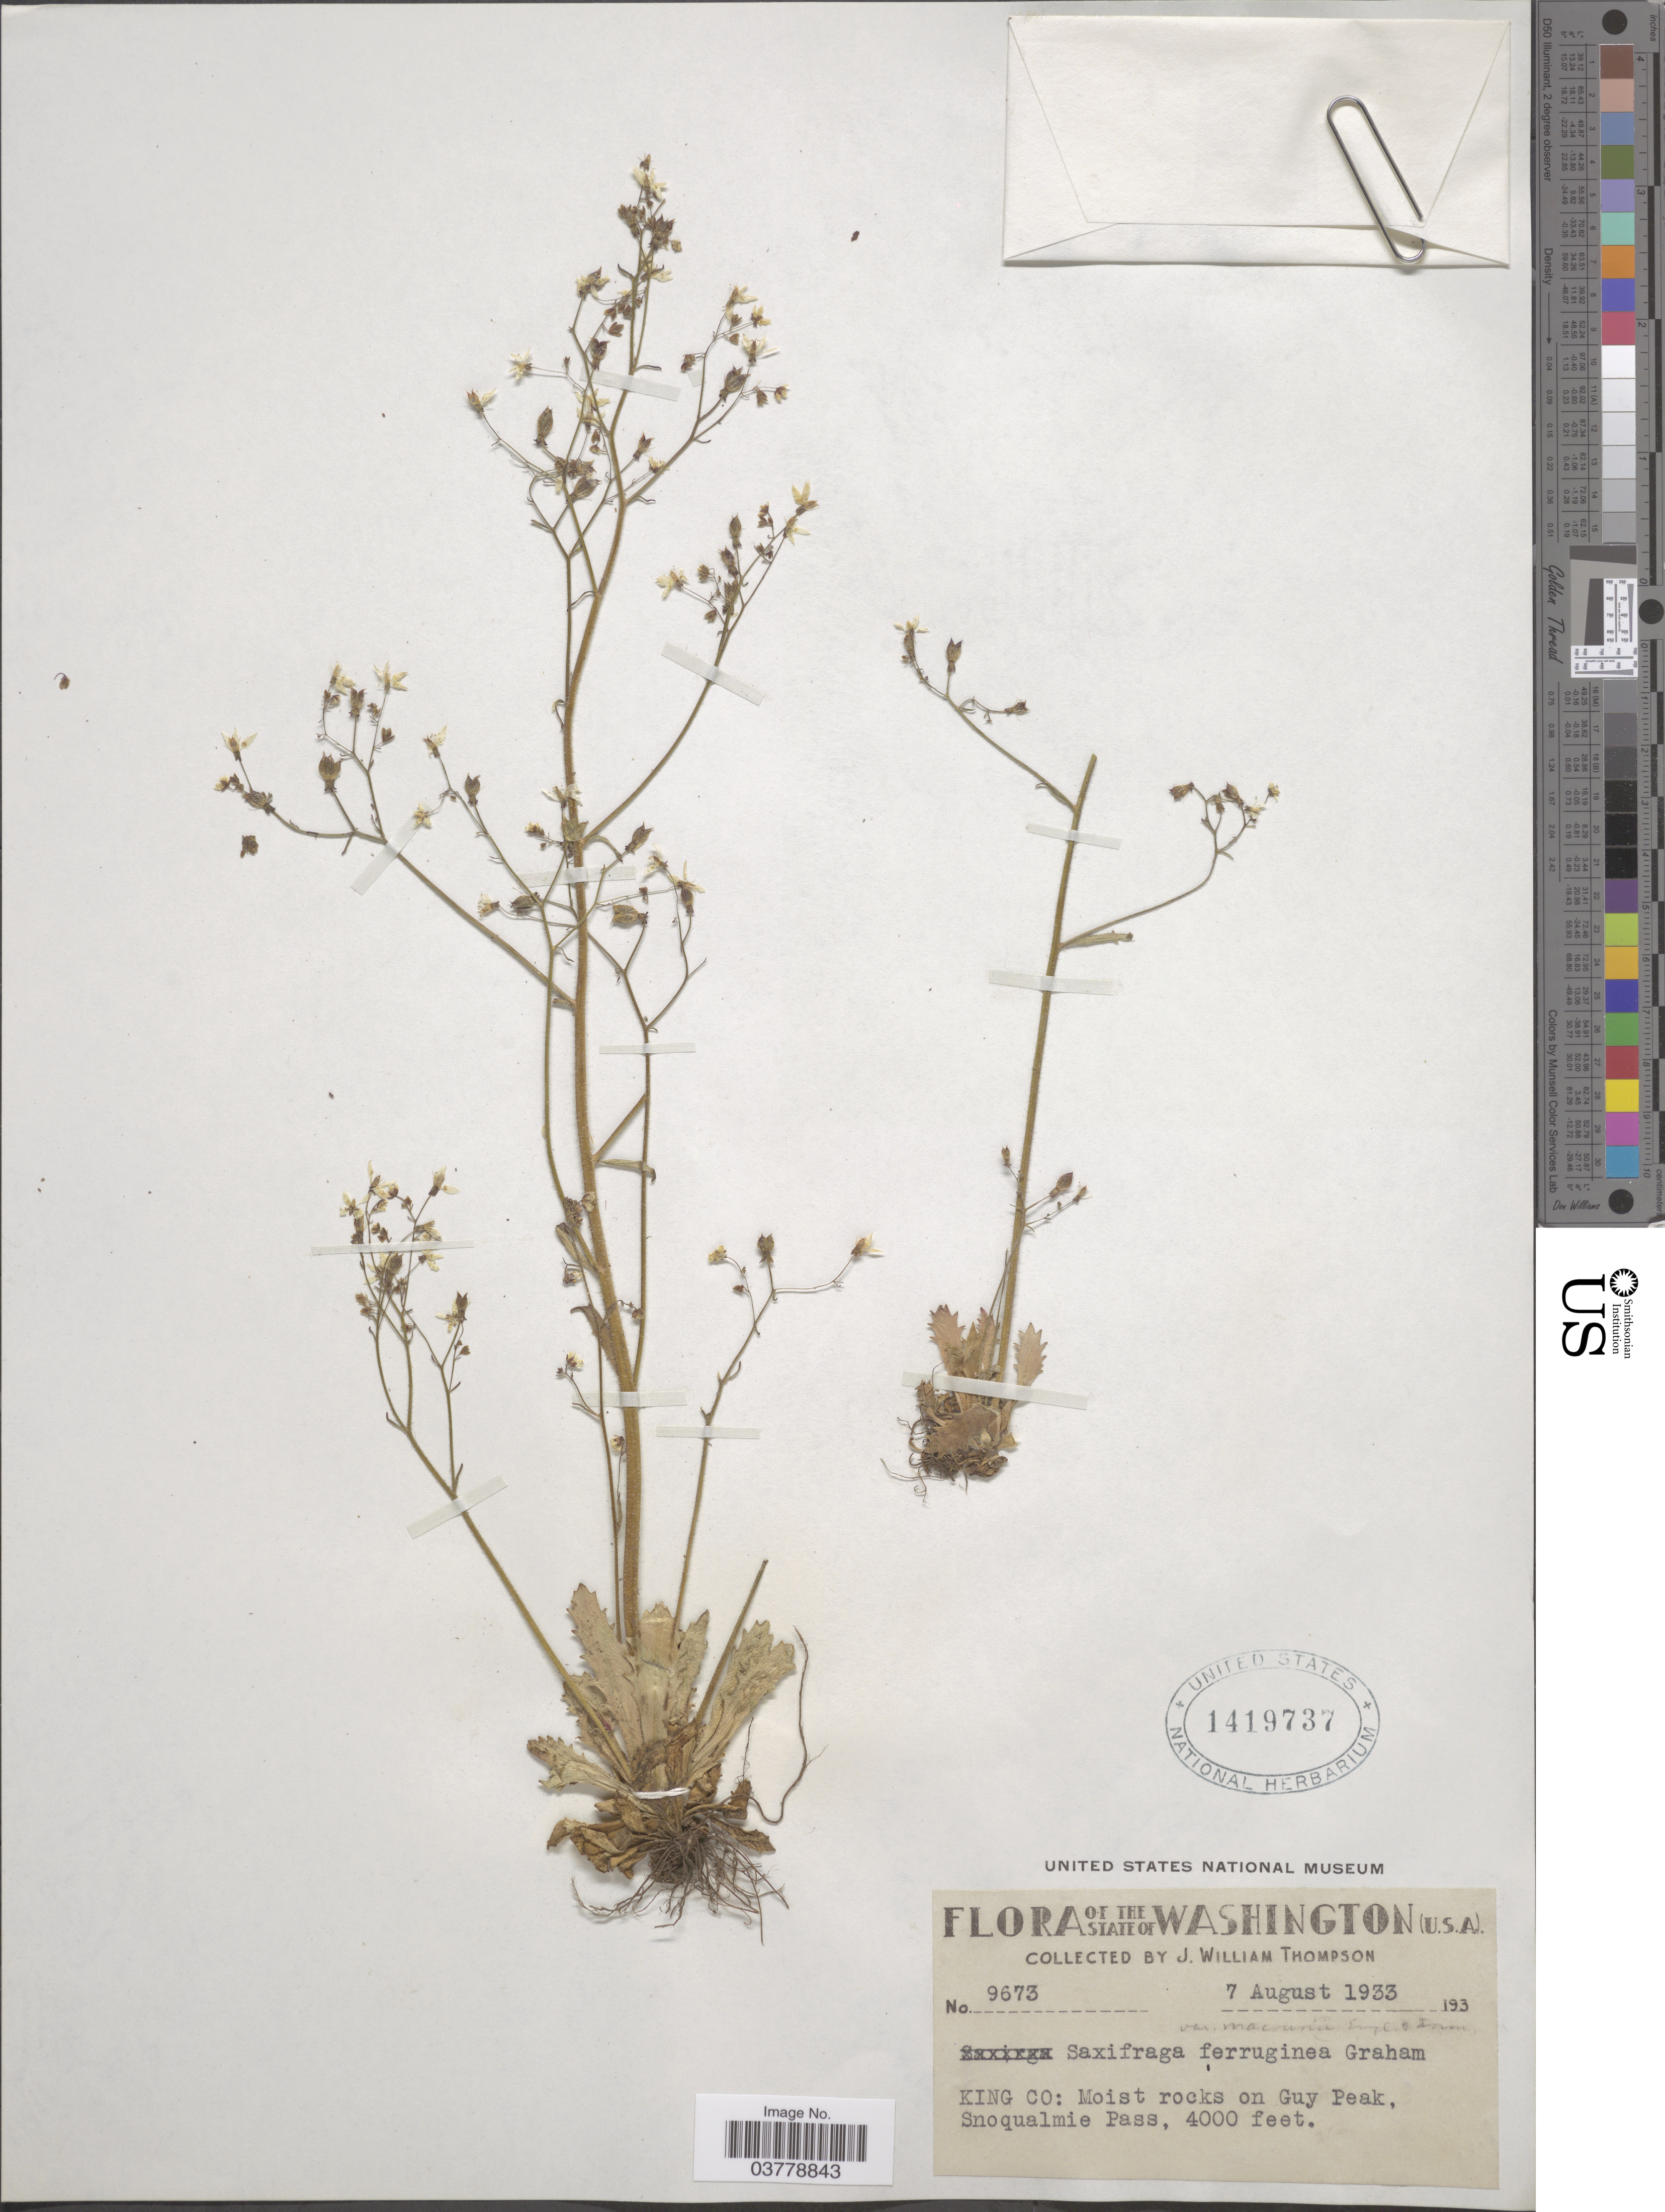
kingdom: Plantae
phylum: Tracheophyta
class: Magnoliopsida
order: Saxifragales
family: Saxifragaceae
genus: Micranthes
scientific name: Micranthes ferruginea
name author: (Graham) Brouillet & Gornall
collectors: J. W. Thompson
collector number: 9673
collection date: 1933-08-07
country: United States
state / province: Washington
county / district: King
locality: King Co: Guy Peak, Snoqualmie Pass.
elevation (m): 1219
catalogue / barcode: US 1419737